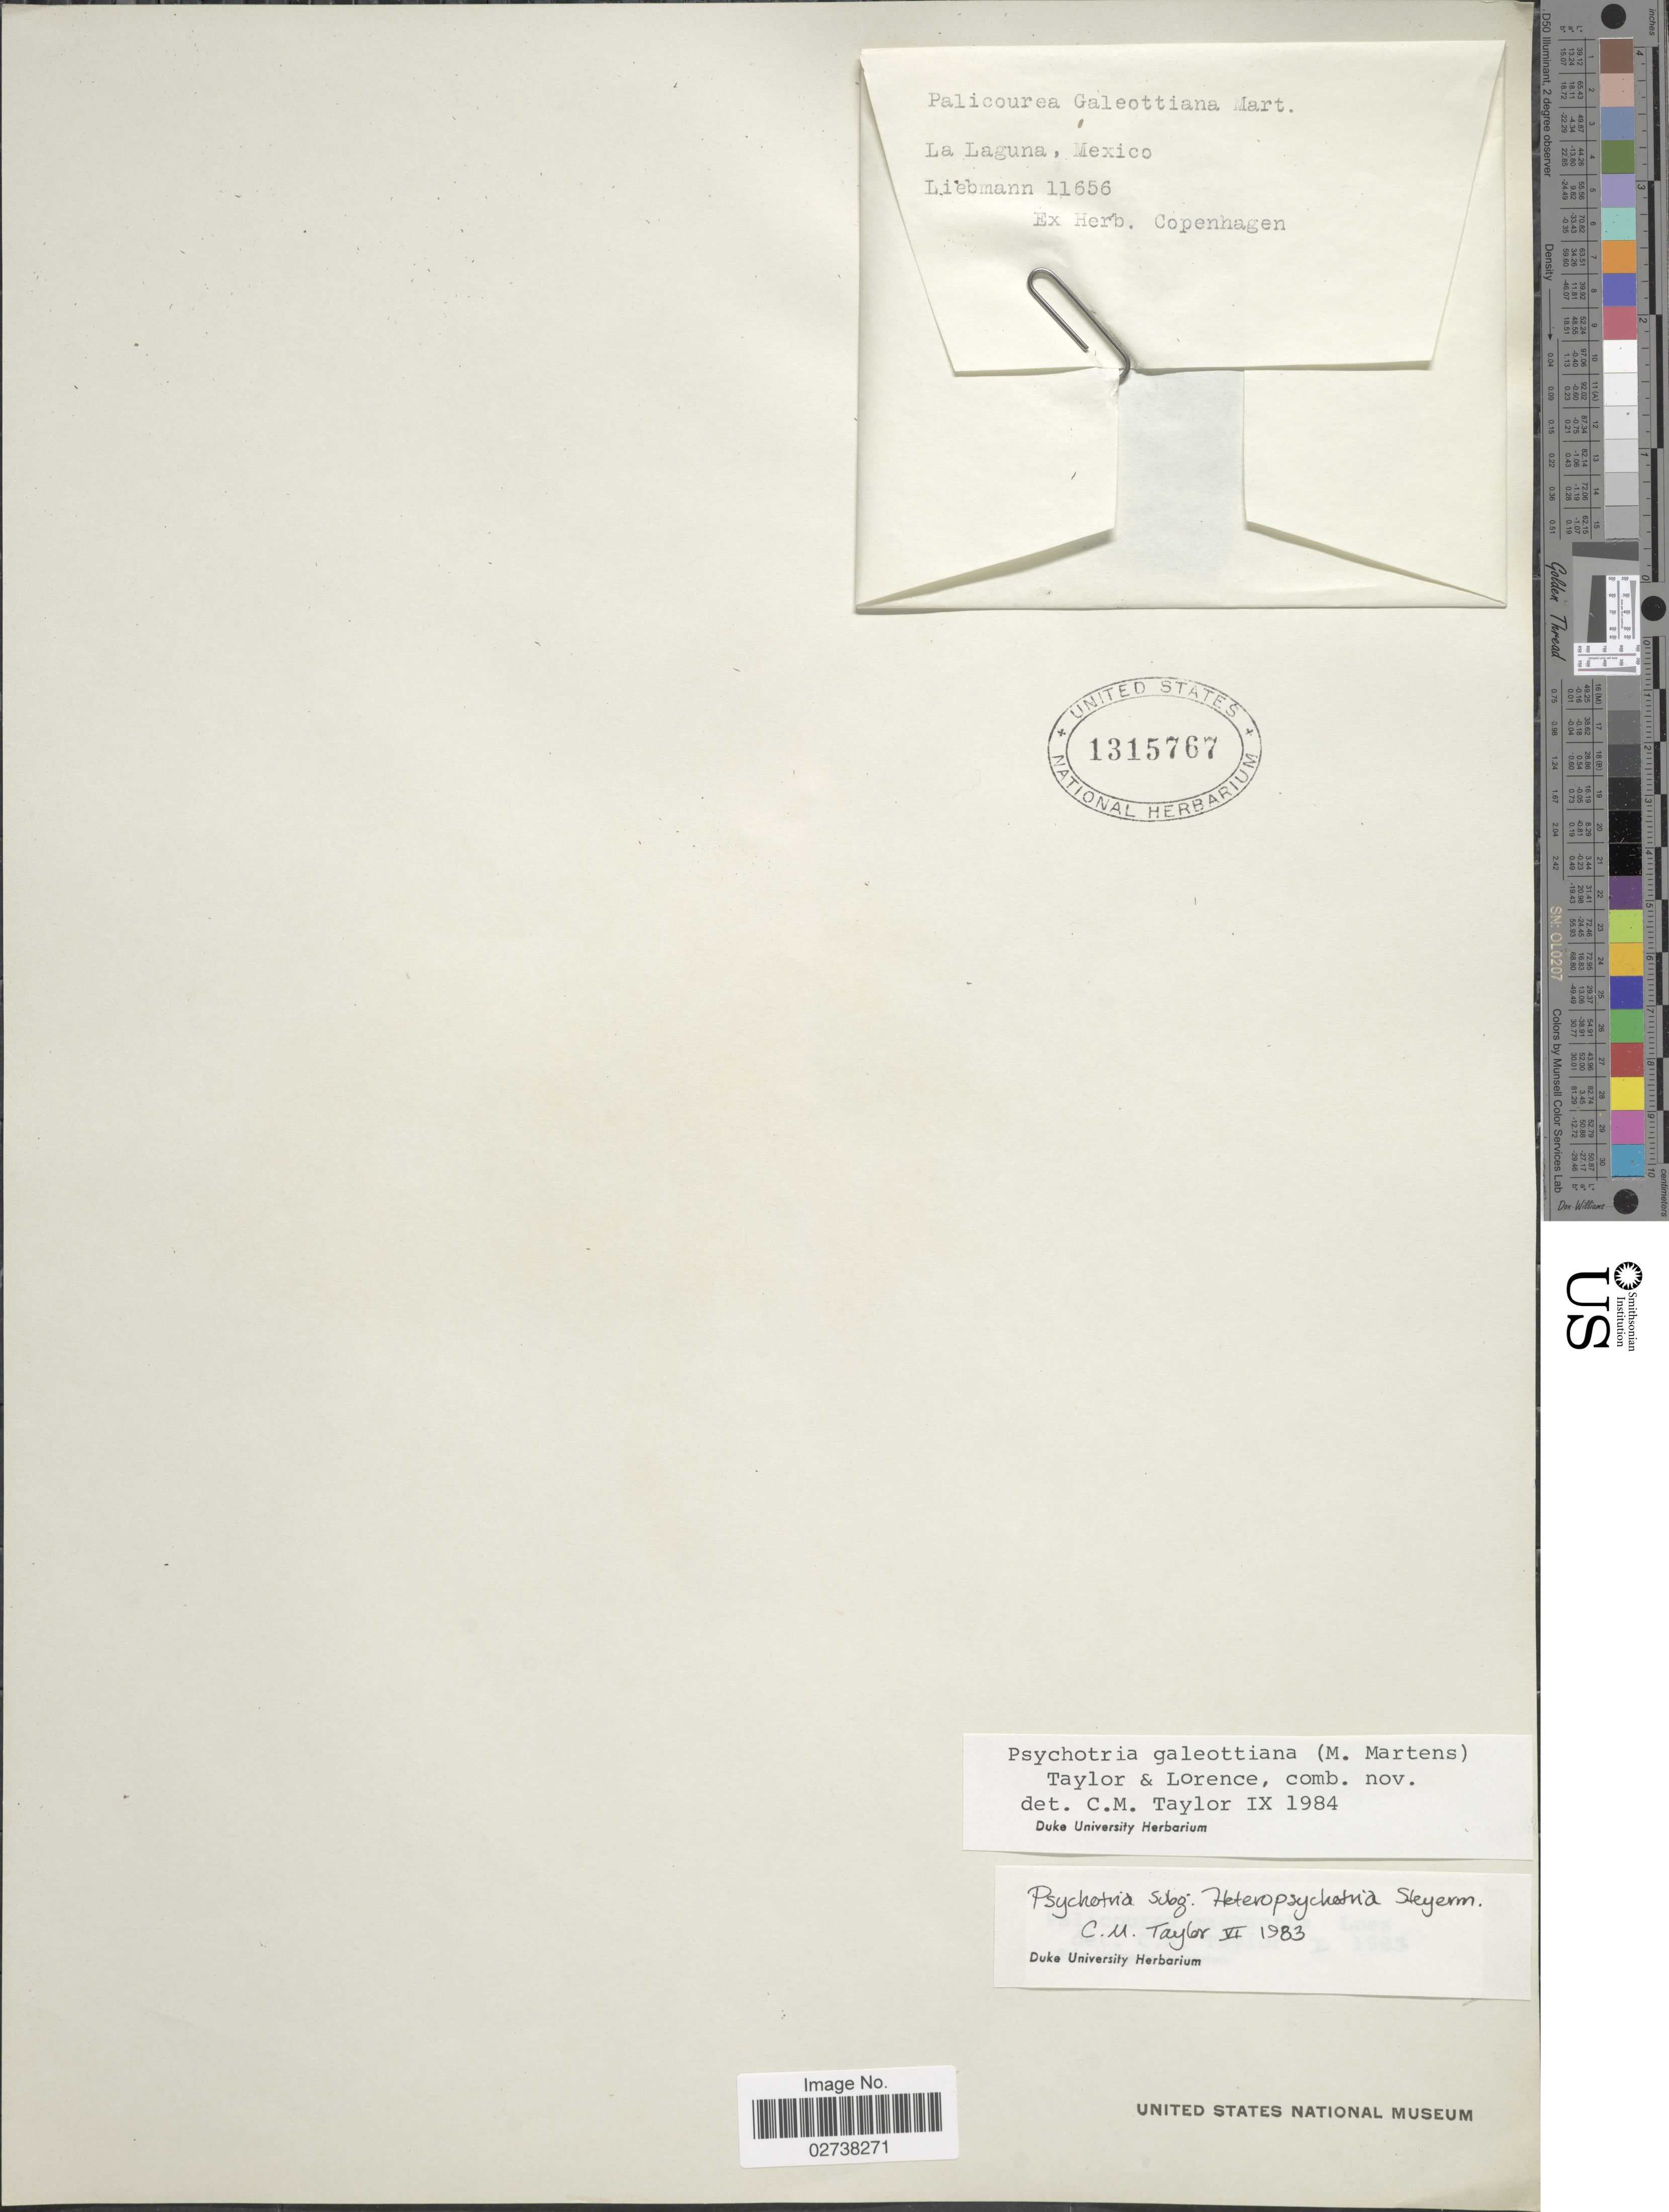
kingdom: Plantae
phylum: Tracheophyta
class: Magnoliopsida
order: Gentianales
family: Rubiaceae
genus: Palicourea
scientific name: Palicourea galeottiana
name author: M. Martens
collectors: Liebmann, --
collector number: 11656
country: Mexico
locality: La Laguna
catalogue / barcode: US 1315767